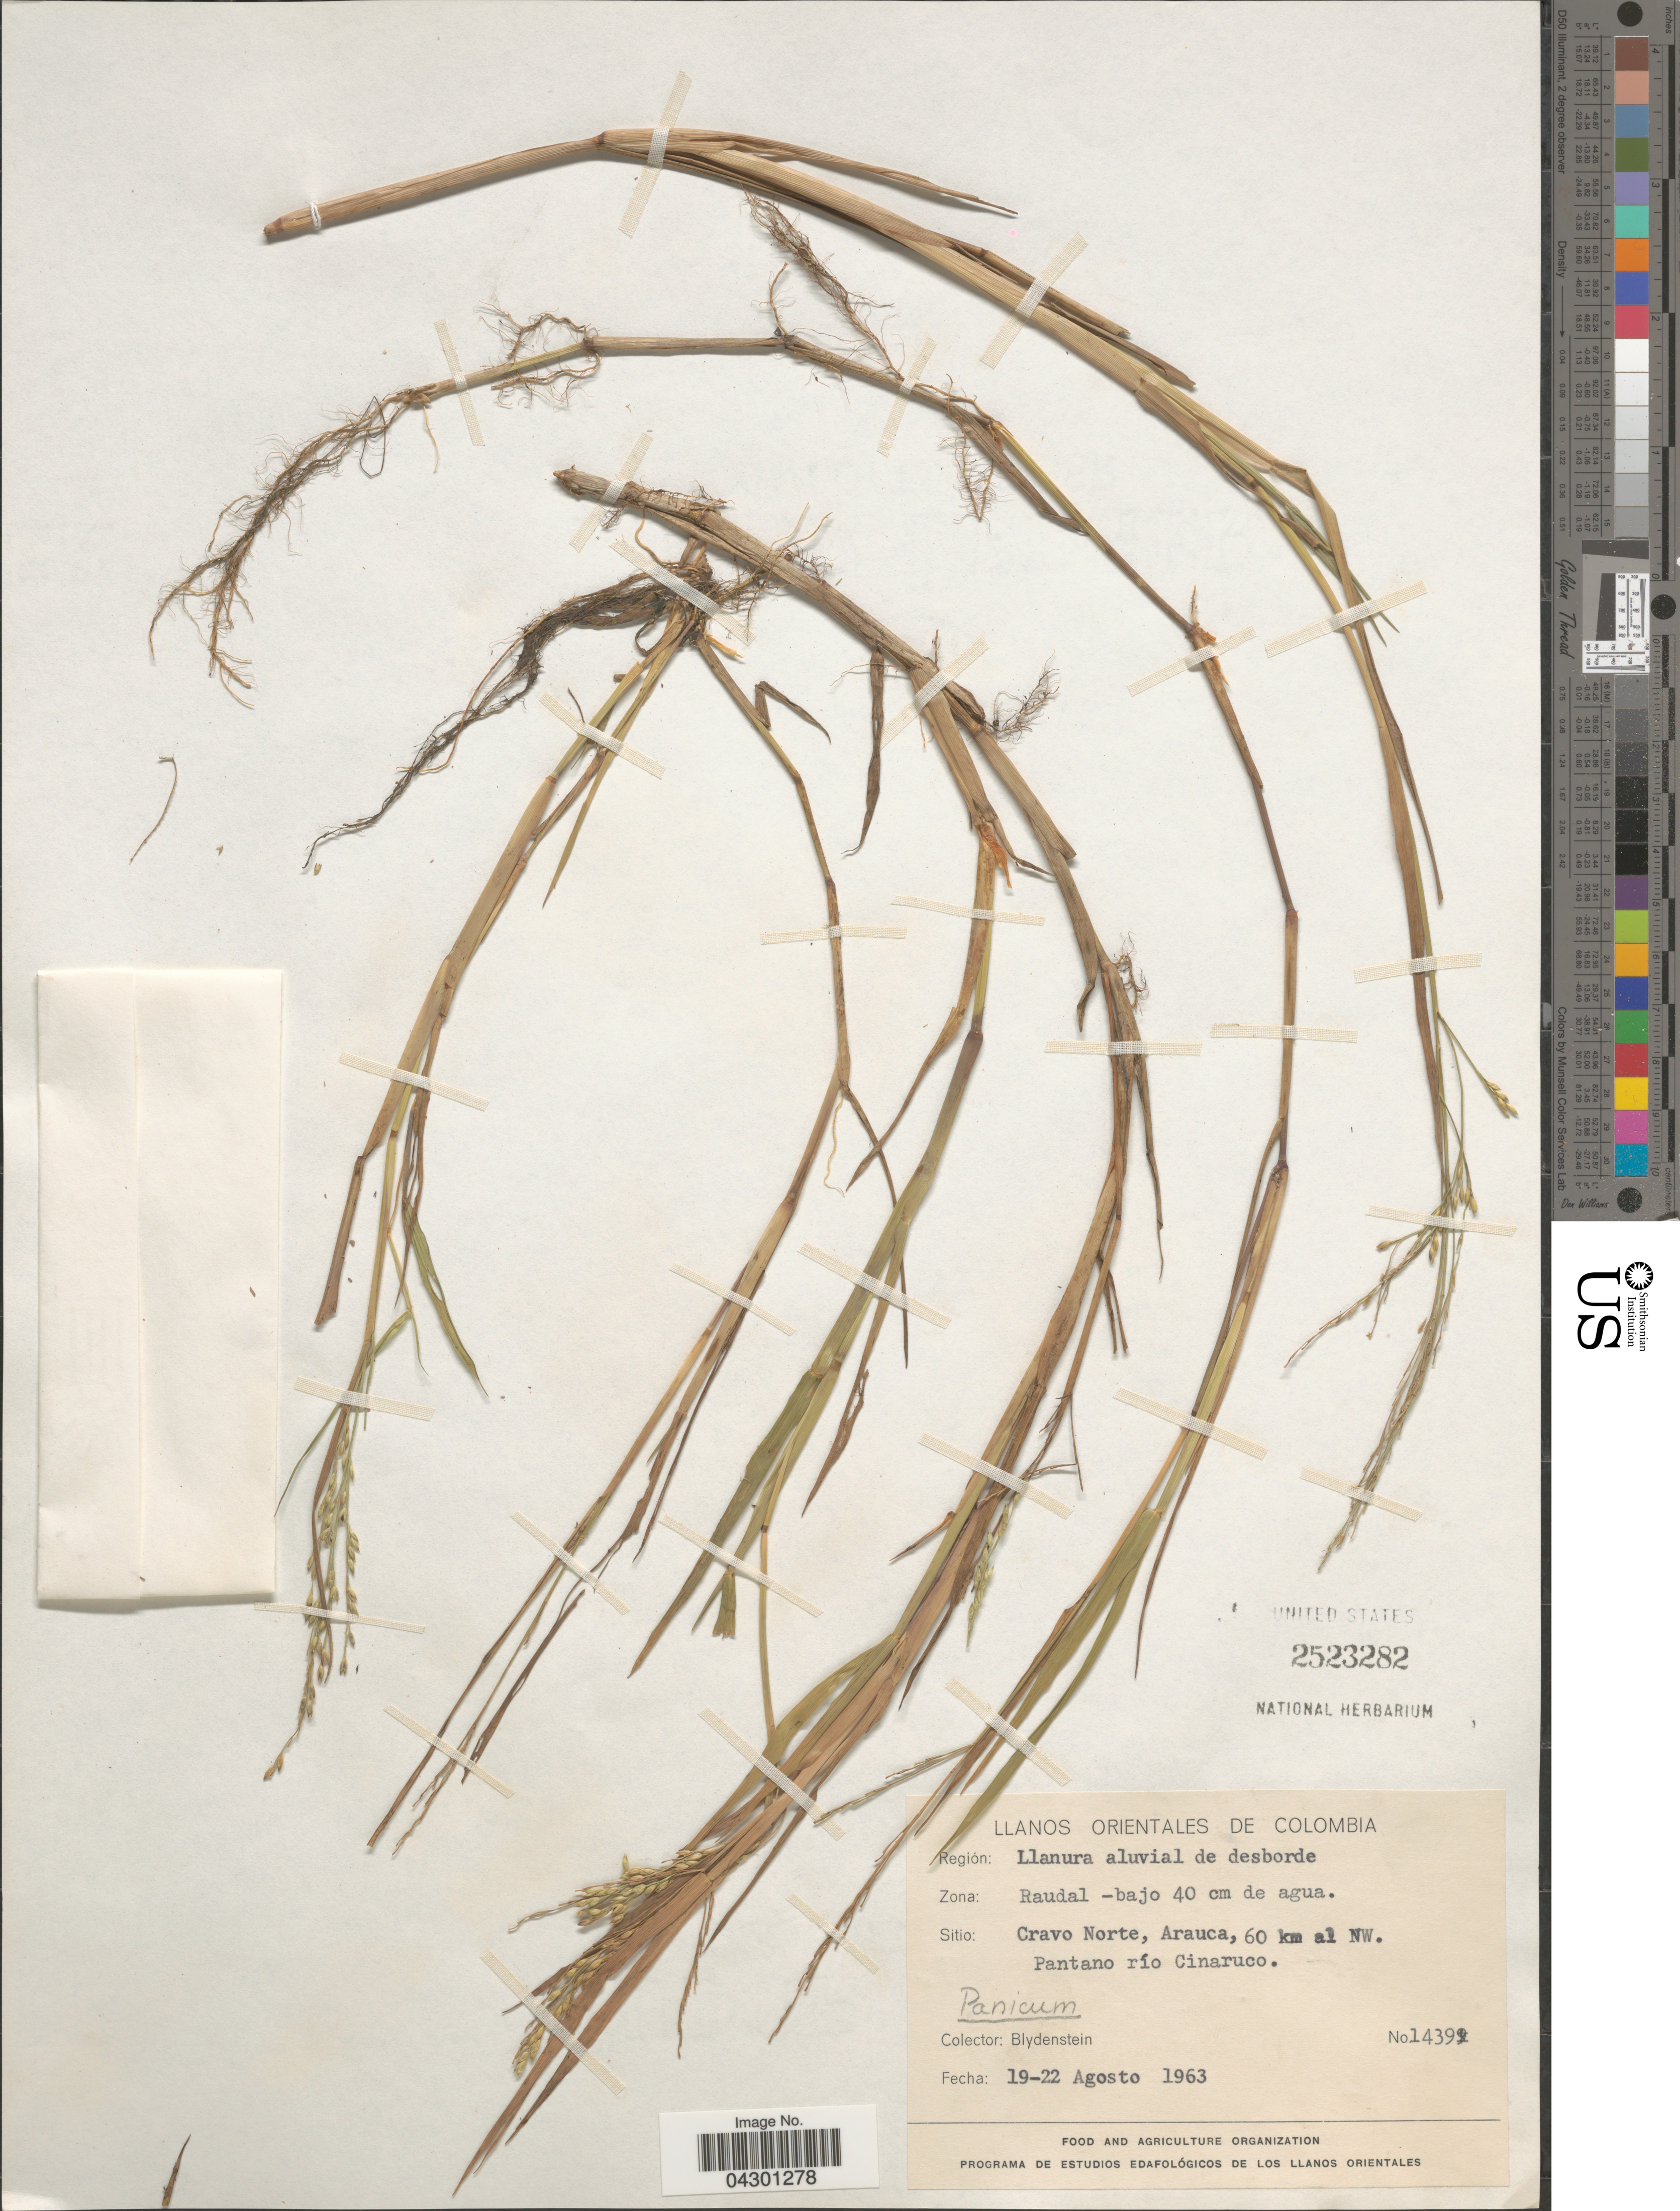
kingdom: Plantae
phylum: Tracheophyta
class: Liliopsida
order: Poales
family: Poaceae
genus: Panicum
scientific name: Panicum sp.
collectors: Blydenstein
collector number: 1439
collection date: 1963-08-19/1963-08-22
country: Colombia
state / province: Arauca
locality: Llanos Orientales de Colombia. Región: Llanura aluvial de desborde. Sitio: Cravo Norte, 60 km al NW. Pantano río Cinaruco.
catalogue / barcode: US 2523282